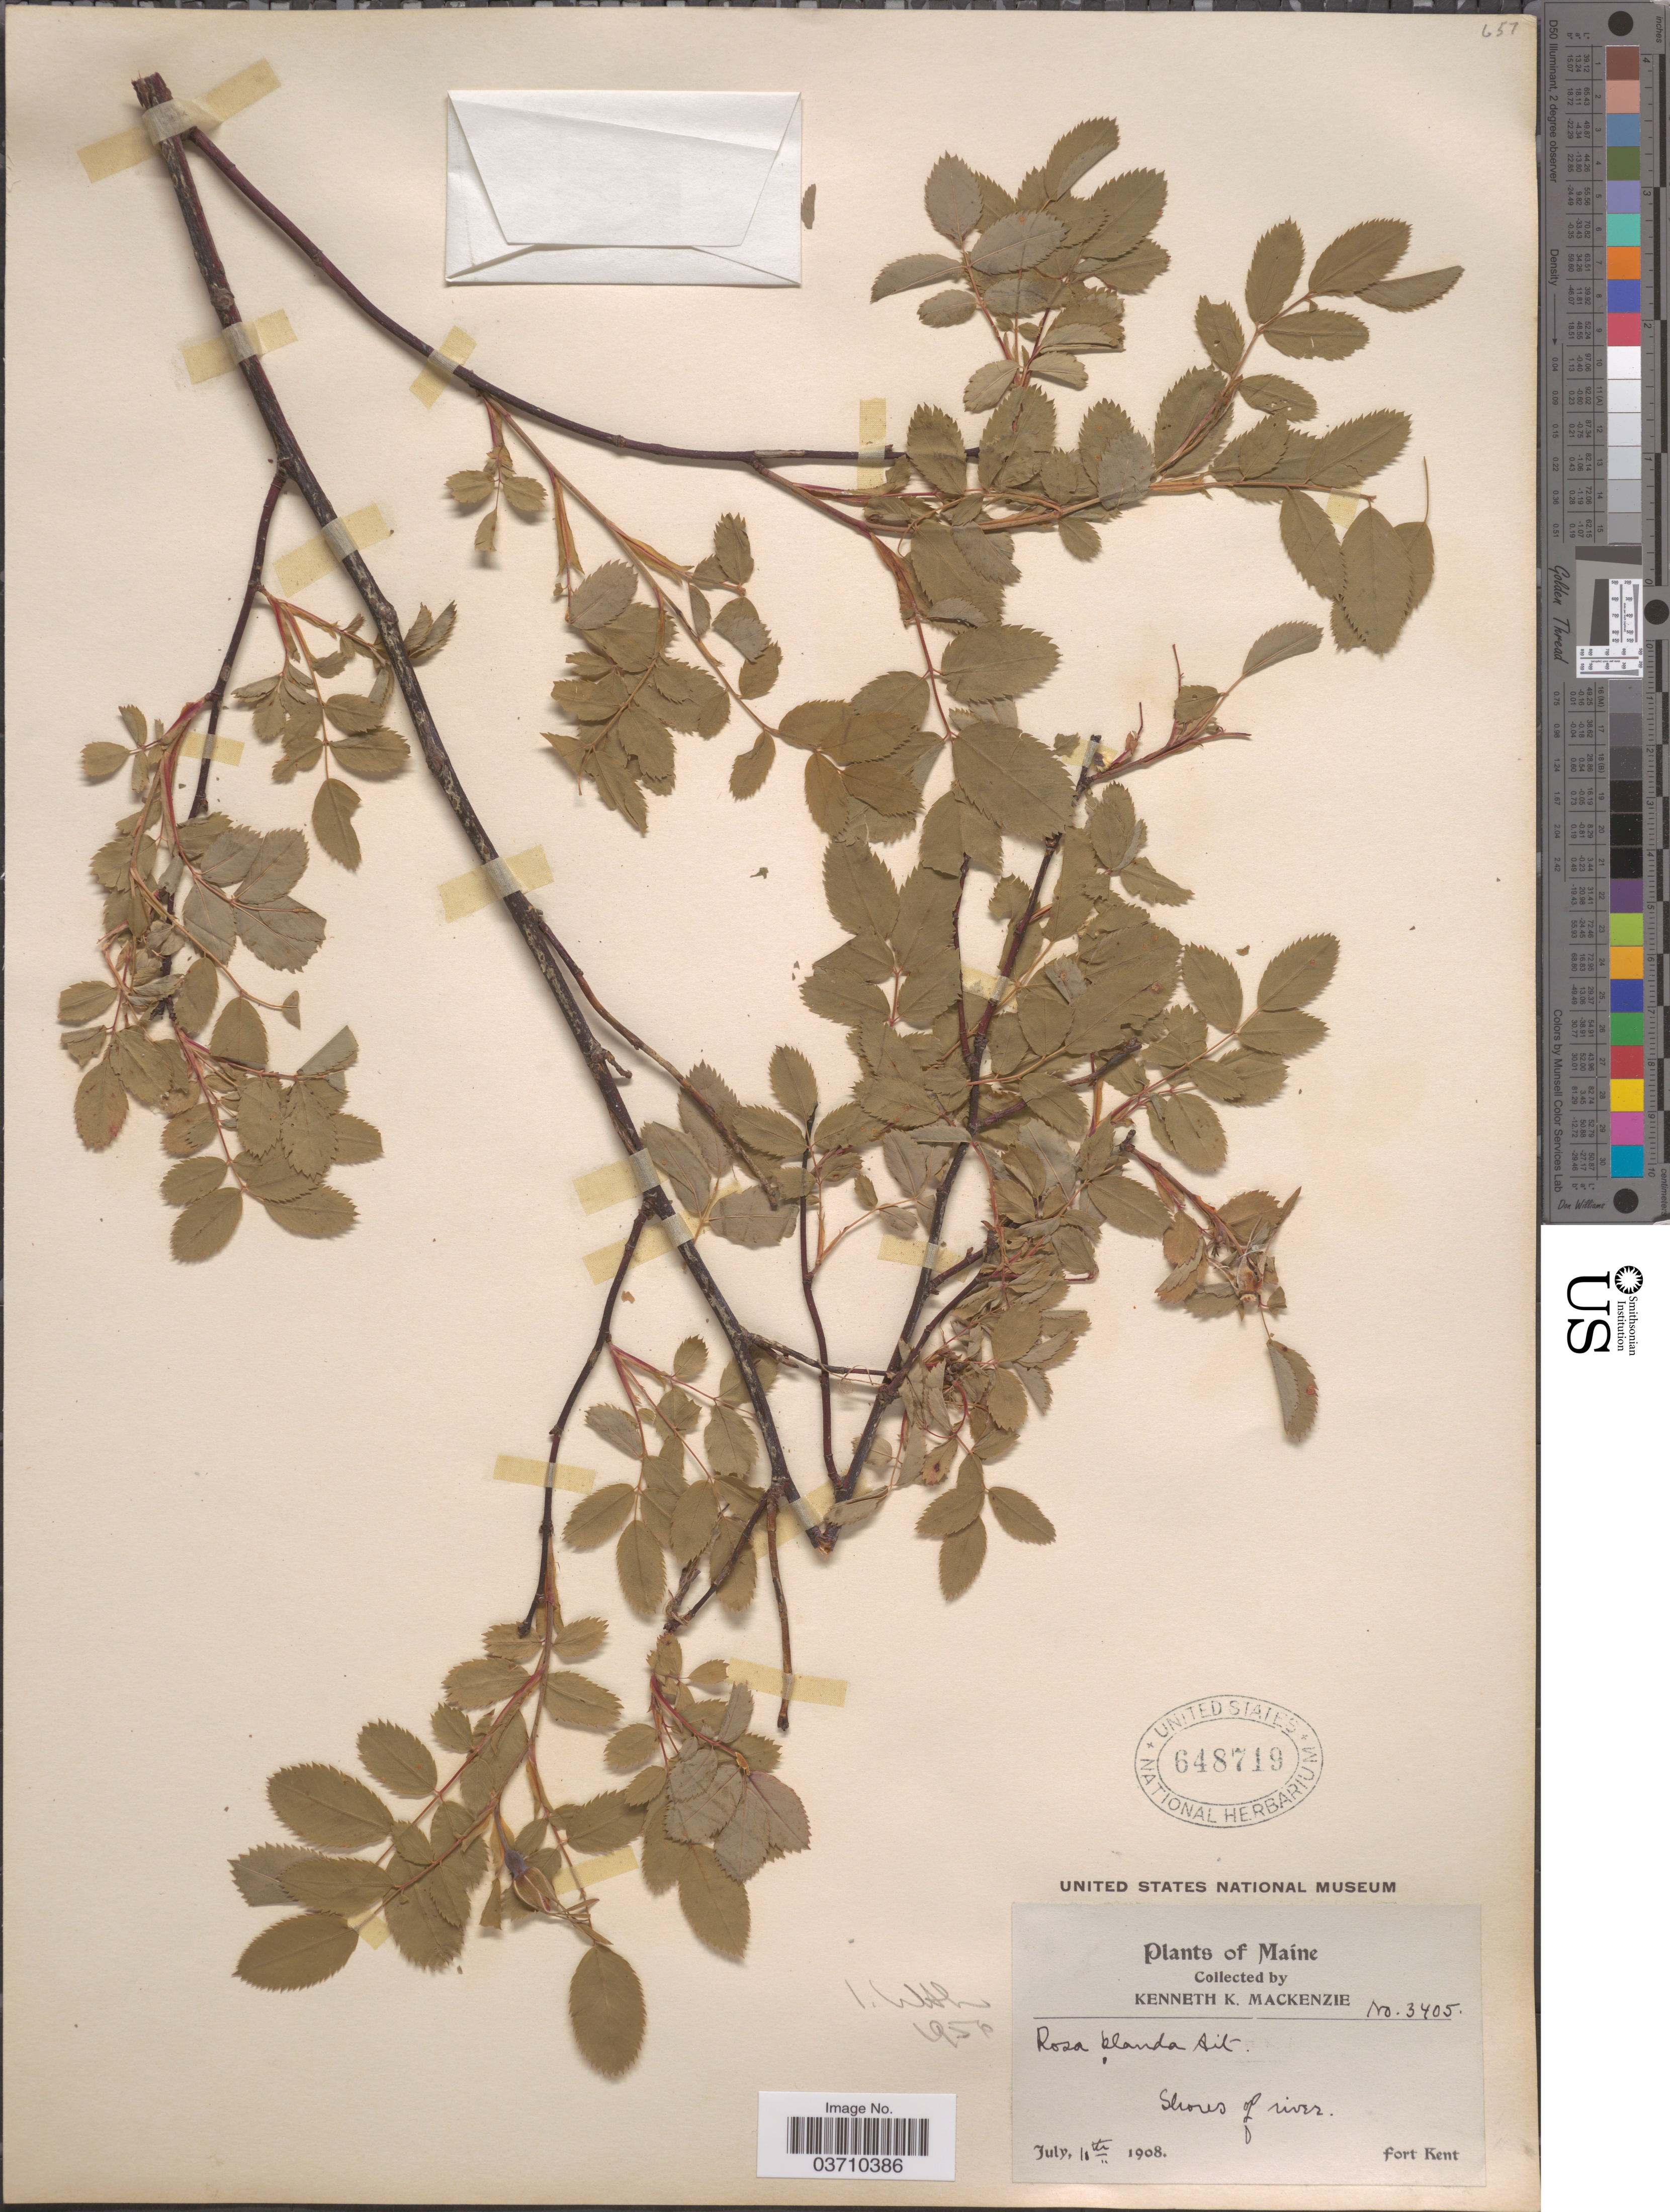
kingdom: Plantae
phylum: Tracheophyta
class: Magnoliopsida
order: Rosales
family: Rosaceae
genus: Rosa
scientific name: Rosa blanda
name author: Aiton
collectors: K. K. Mackenzie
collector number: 3405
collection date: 1908-07-11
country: United States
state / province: Maine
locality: Shore of river. Fort Kent.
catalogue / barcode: US 648719